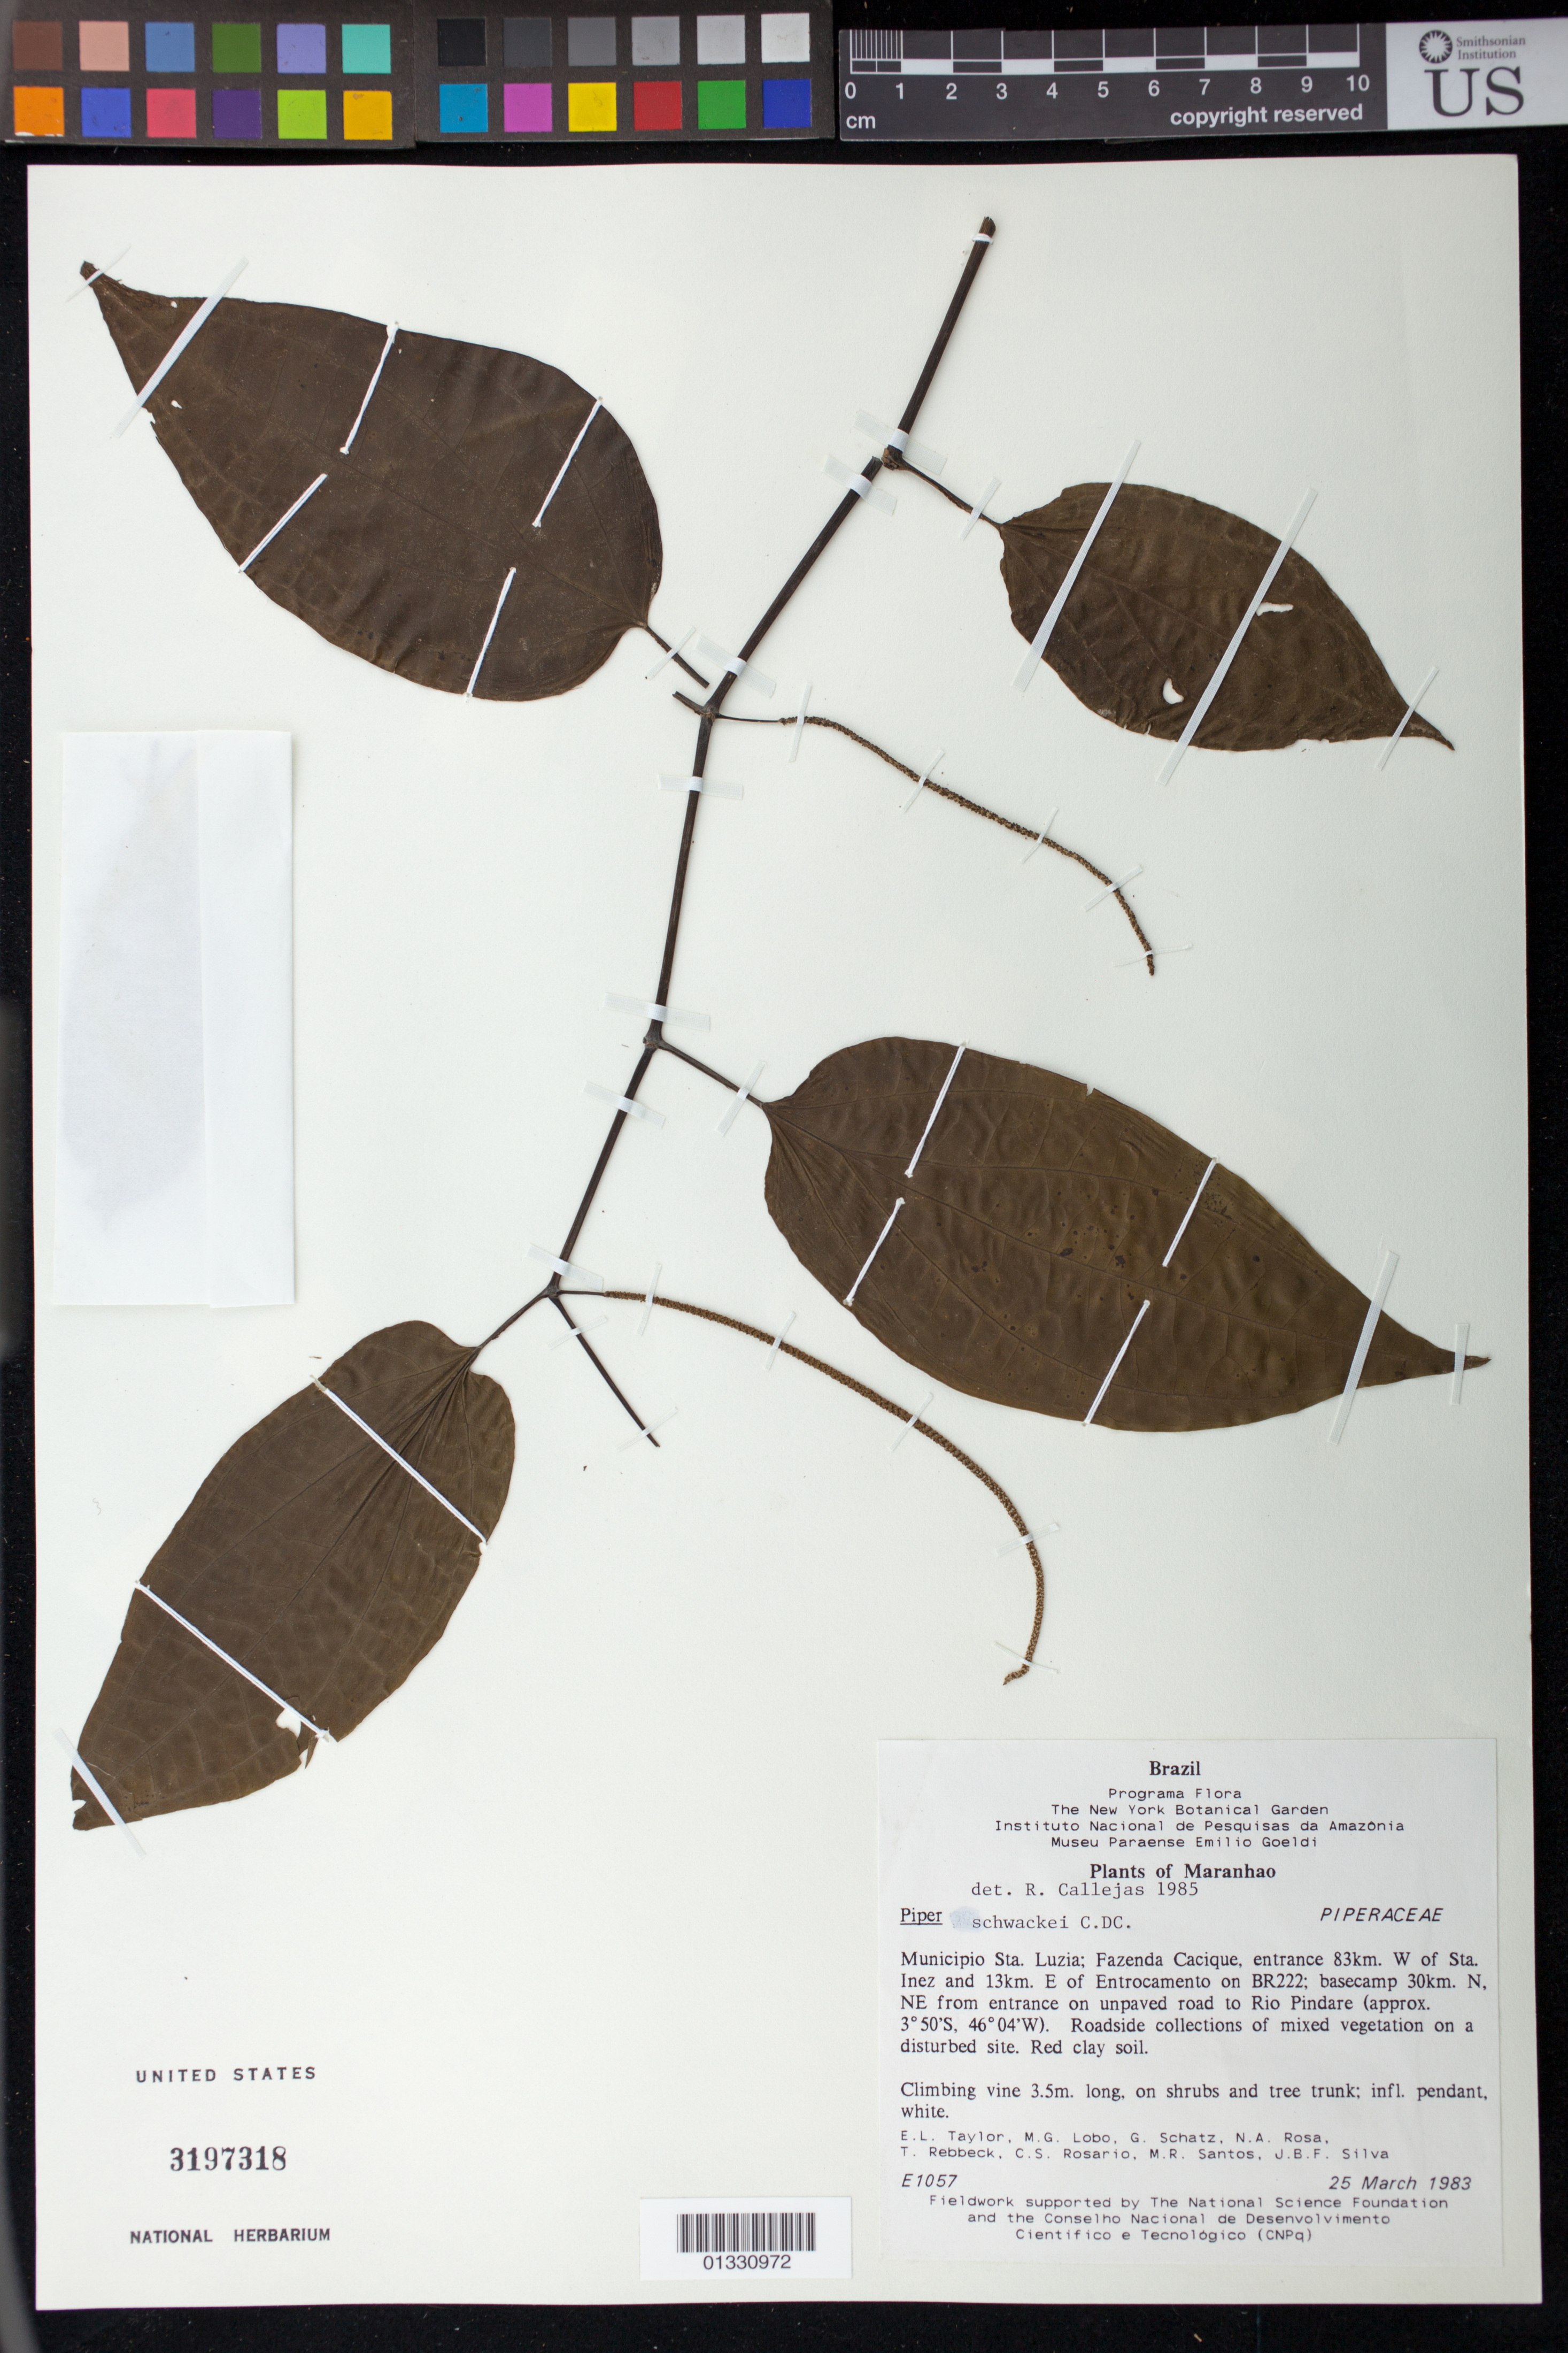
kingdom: Plantae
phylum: Tracheophyta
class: Magnoliopsida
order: Piperales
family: Piperaceae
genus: Piper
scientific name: Piper schwackei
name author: C. DC.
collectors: E. L. Taylor et al.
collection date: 1983-03-25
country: Brazil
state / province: Maranhão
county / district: Santa Luzia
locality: Fazenda Cacique, entrance 83km W of Sta. Inez and 13km E of Entroncamento on BR-222; basecamp 30km N,NE from Entrance on unpaved road to Rio Pindare.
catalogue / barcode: US 3197318